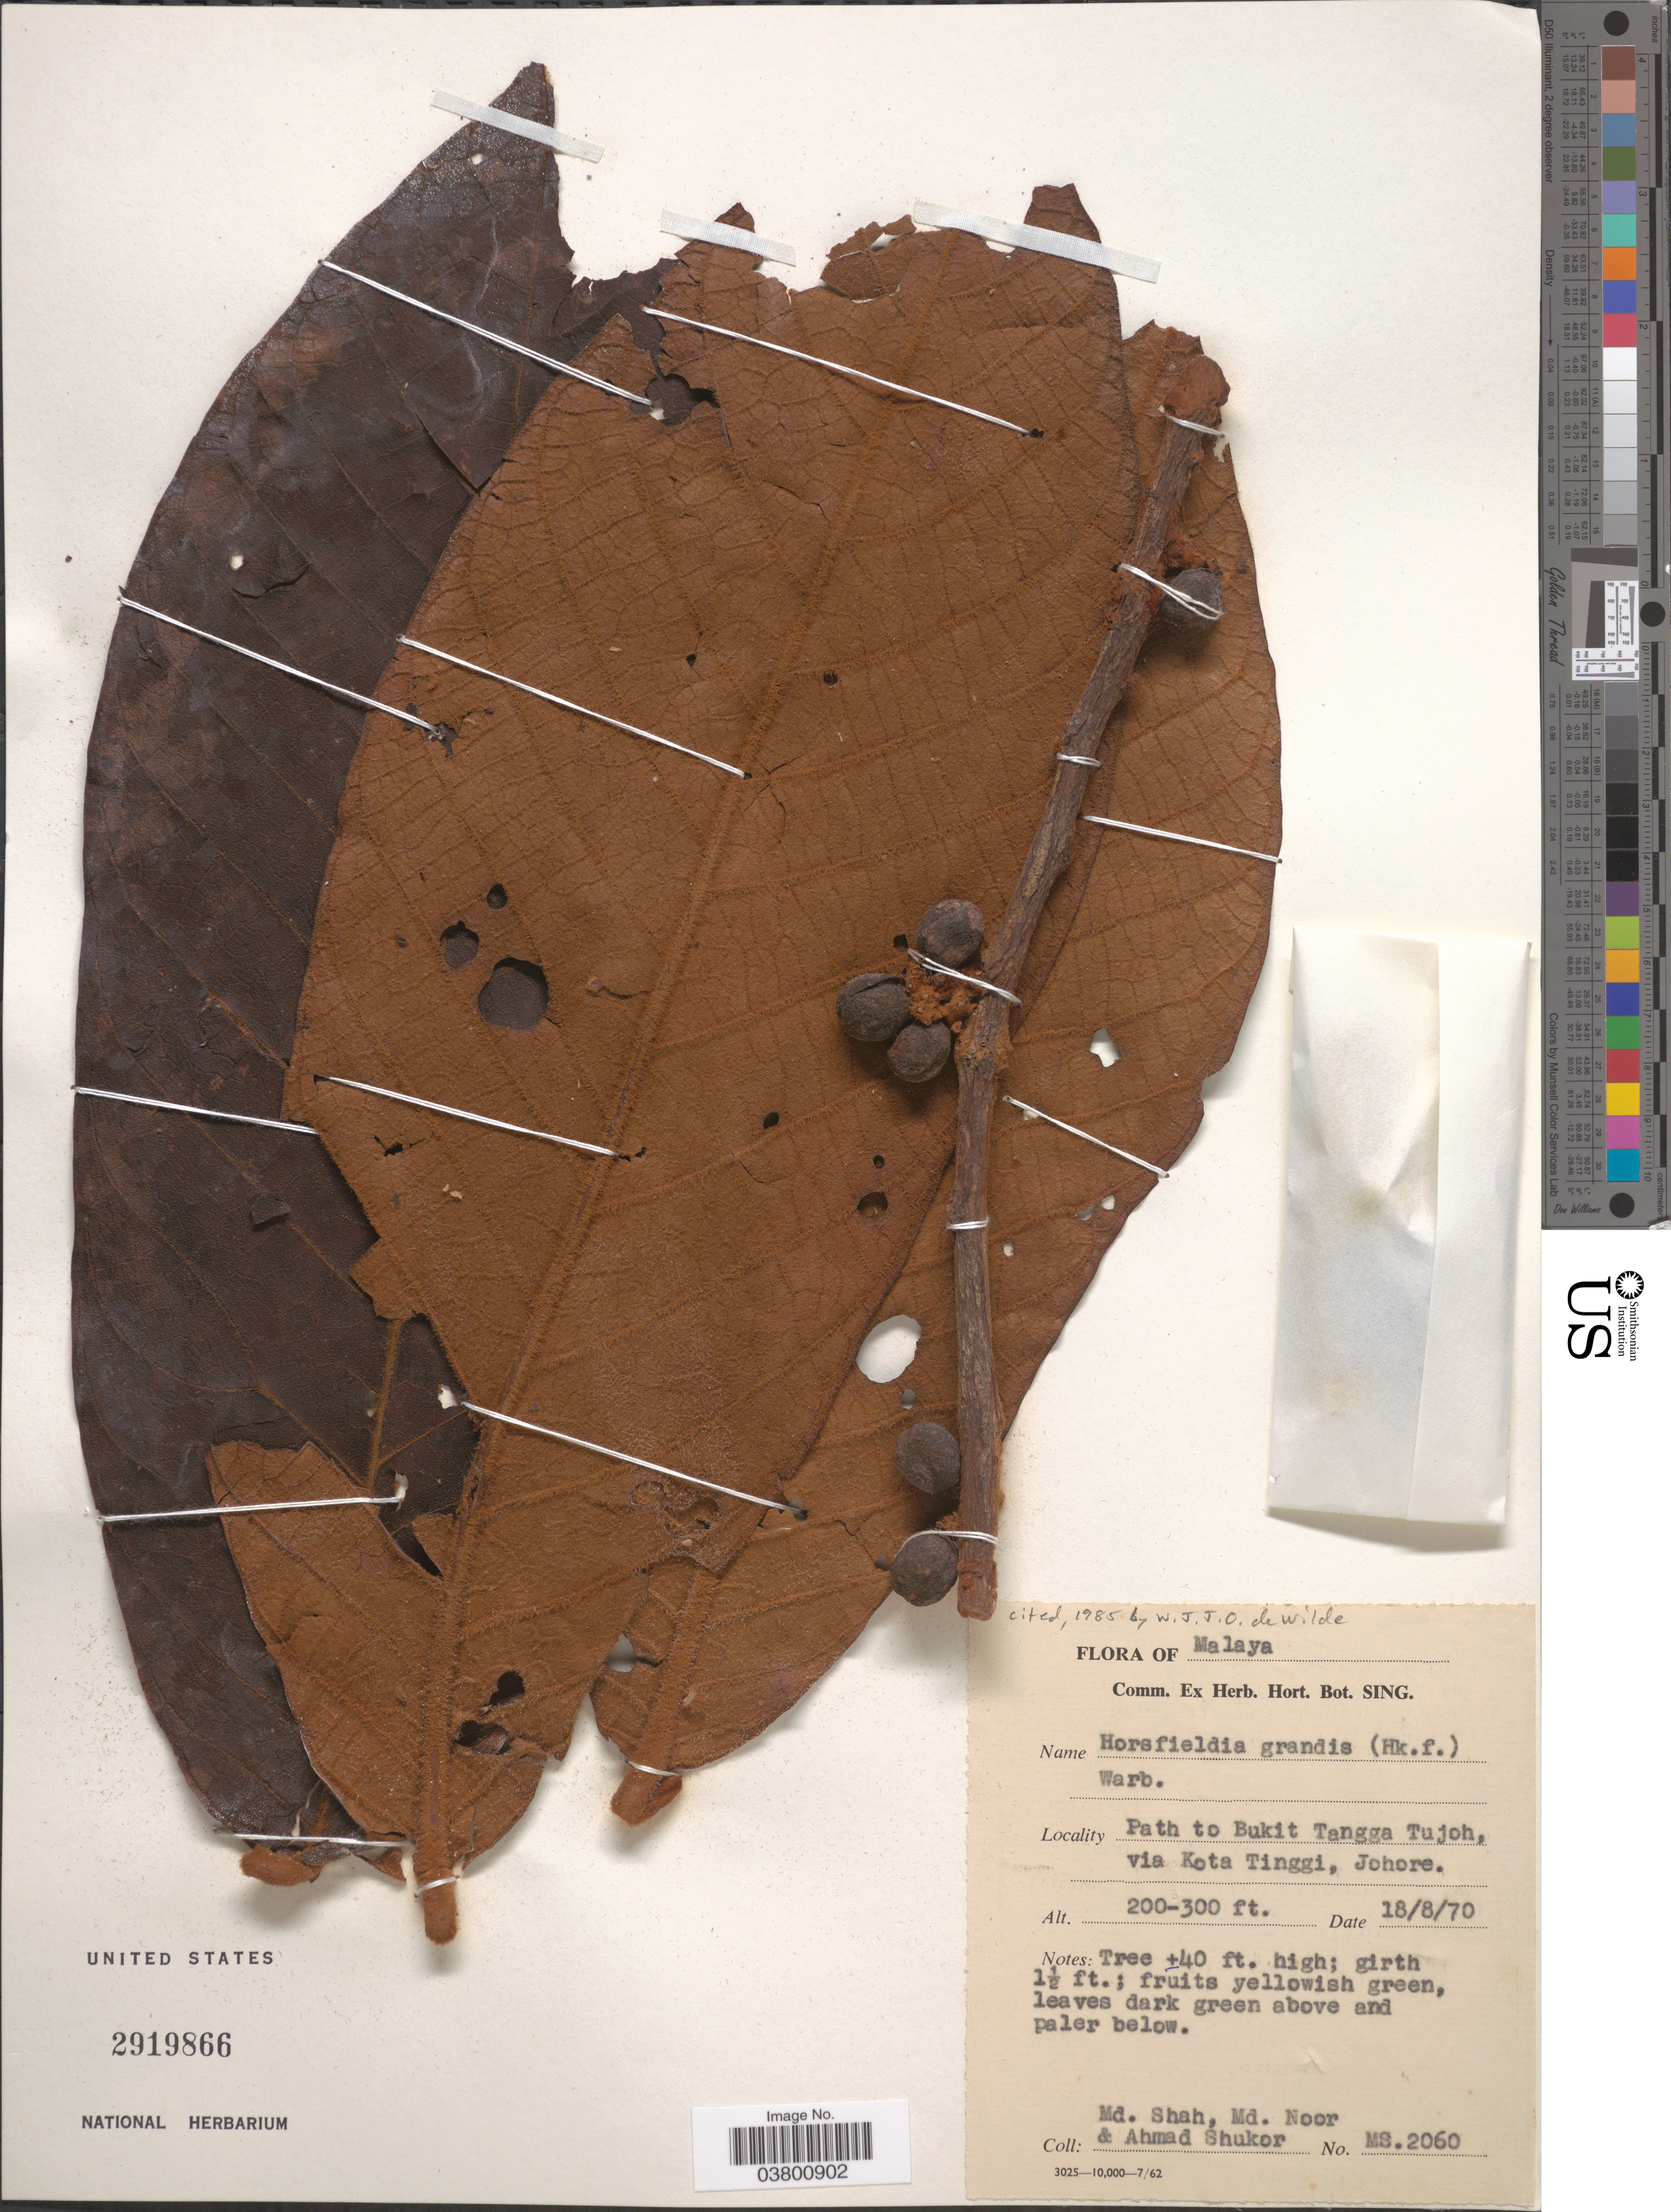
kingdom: Plantae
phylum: Tracheophyta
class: Magnoliopsida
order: Magnoliales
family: Myristicaceae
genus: Horsfieldia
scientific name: Horsfieldia grandis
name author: Hook. f.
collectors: M. Shah, M. Noor & A. Shukor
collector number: MS2060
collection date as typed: Transcribed d/m/y: 18/8/70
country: Malaysia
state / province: Johor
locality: Malaya. Path to Bukit Tangga Tujoh, via Kota Tinggi, Johore.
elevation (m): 61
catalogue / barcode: US 2919866